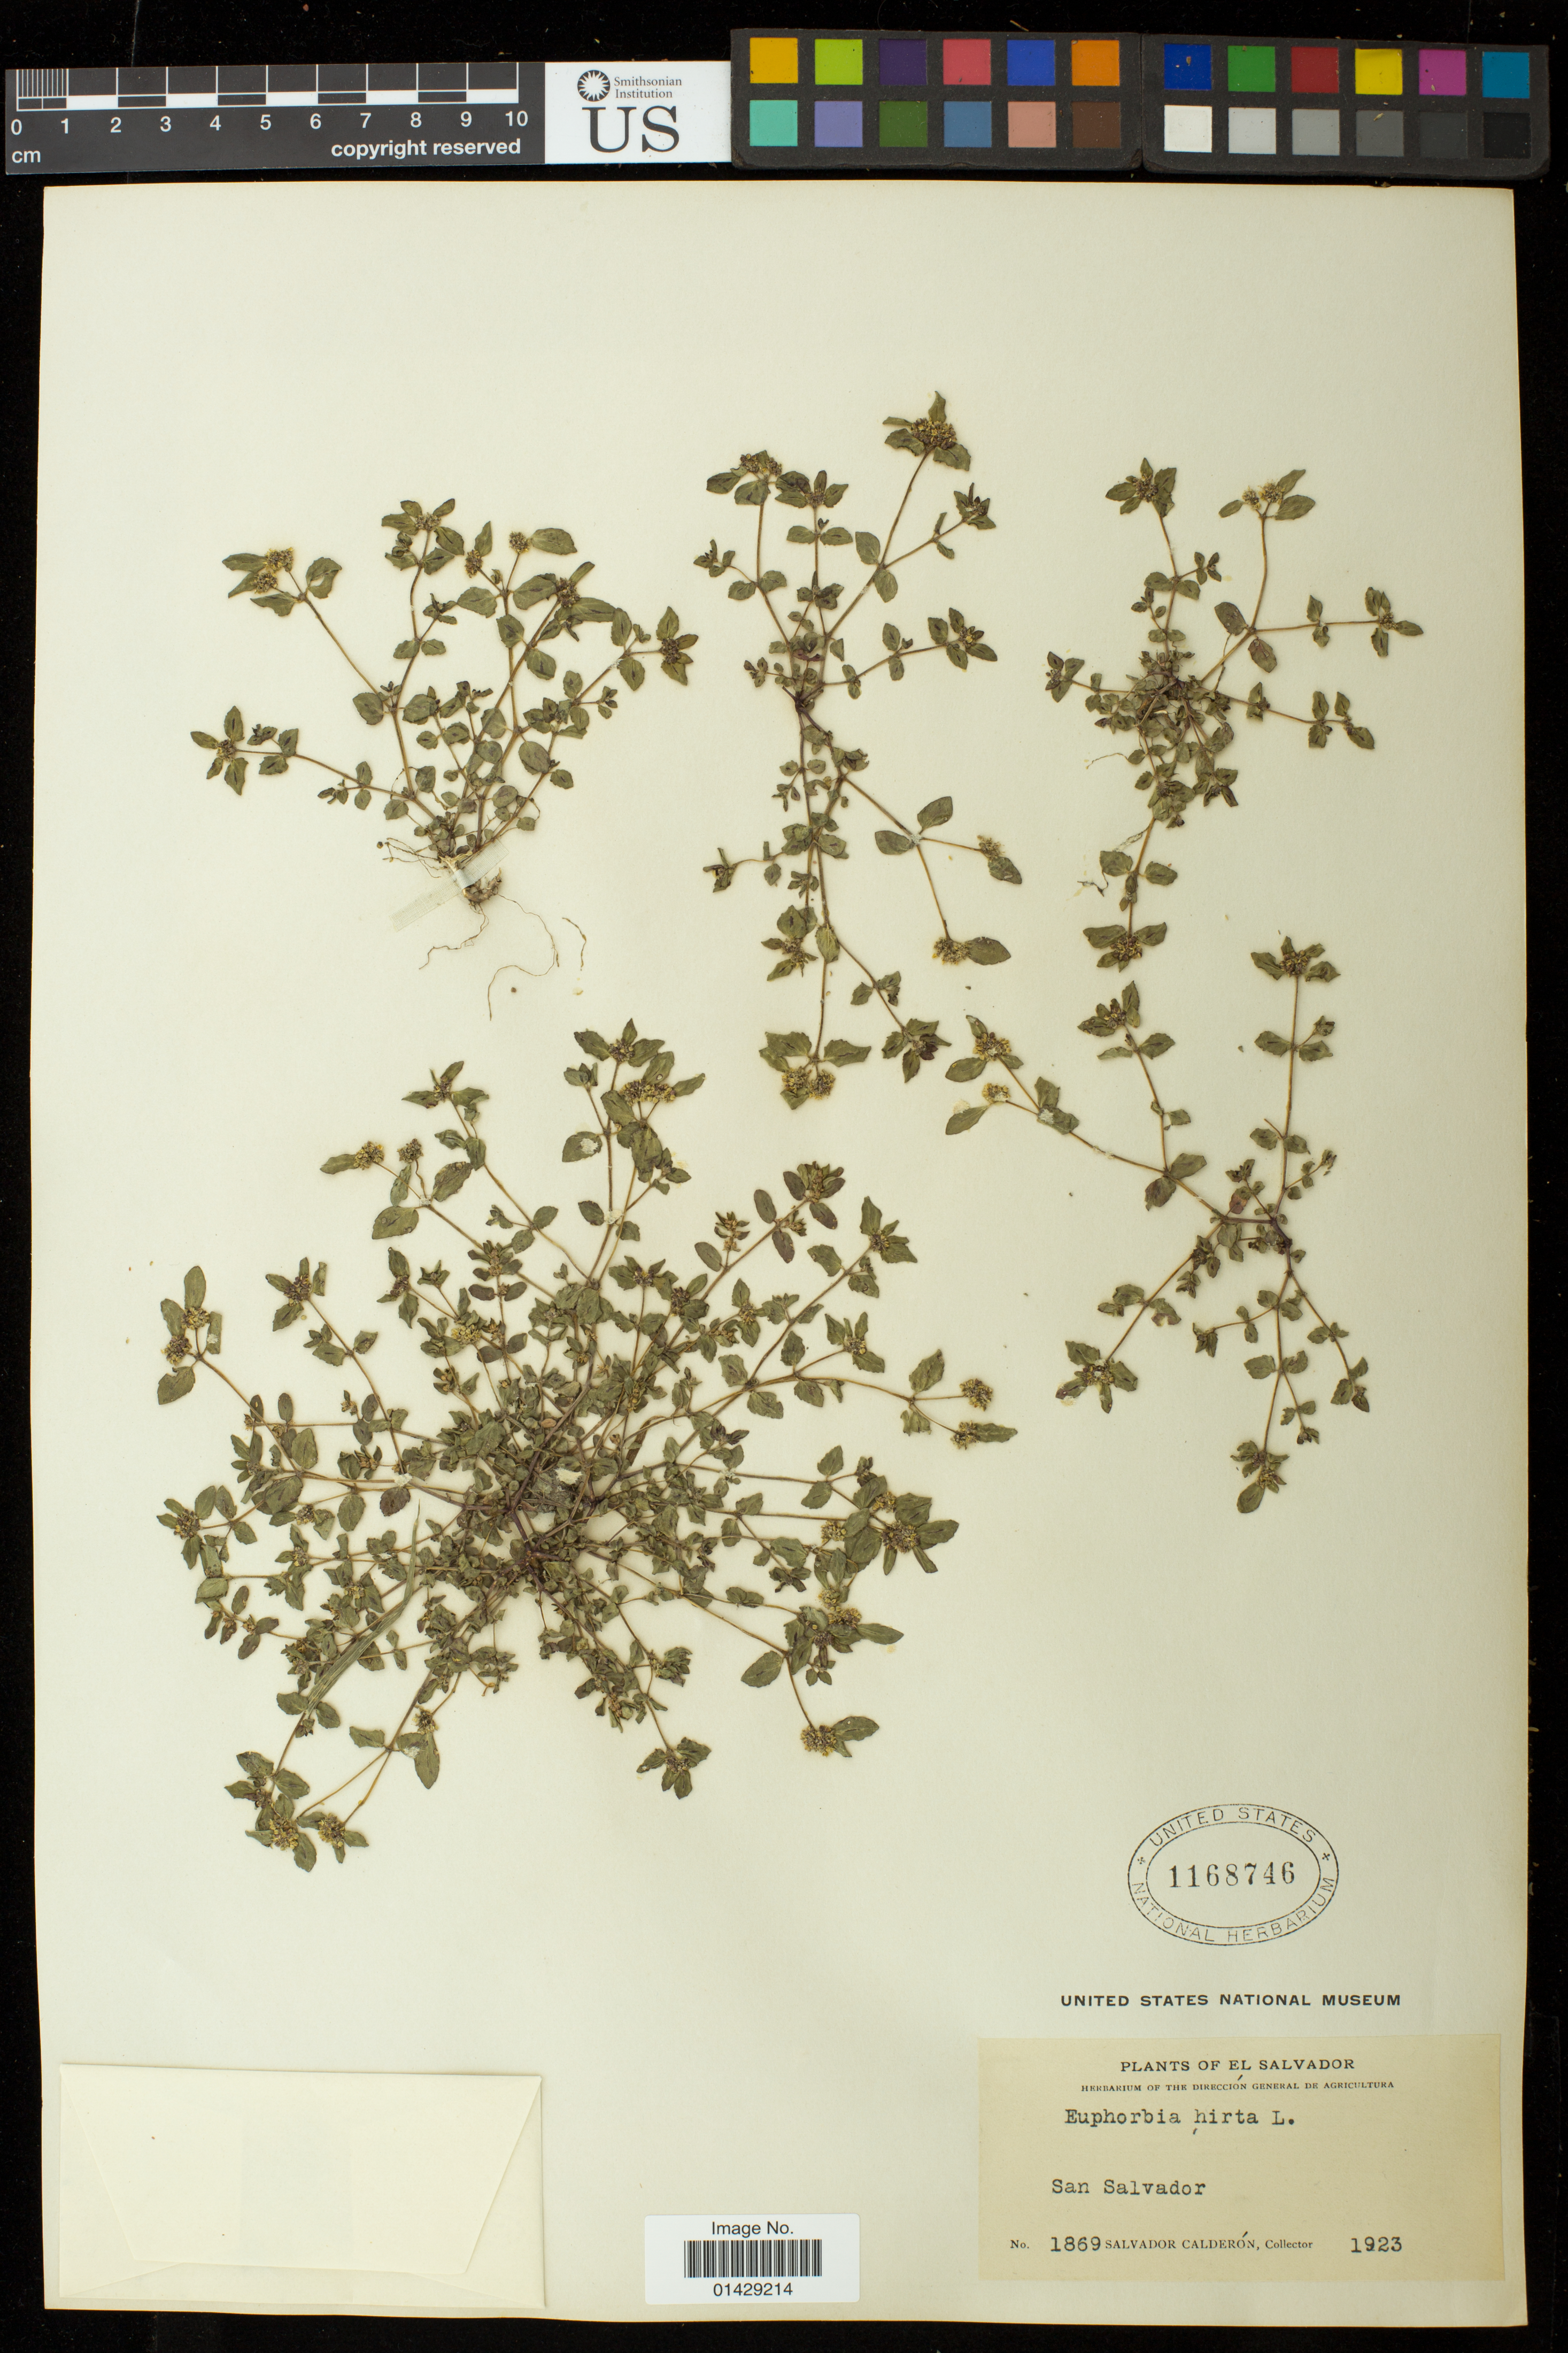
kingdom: Plantae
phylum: Tracheophyta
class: Magnoliopsida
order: Malpighiales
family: Euphorbiaceae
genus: Euphorbia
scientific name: Euphorbia hirta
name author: L.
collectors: S. Calderón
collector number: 1869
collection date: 1923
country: El Salvador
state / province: San Salvador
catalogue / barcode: US 1168746